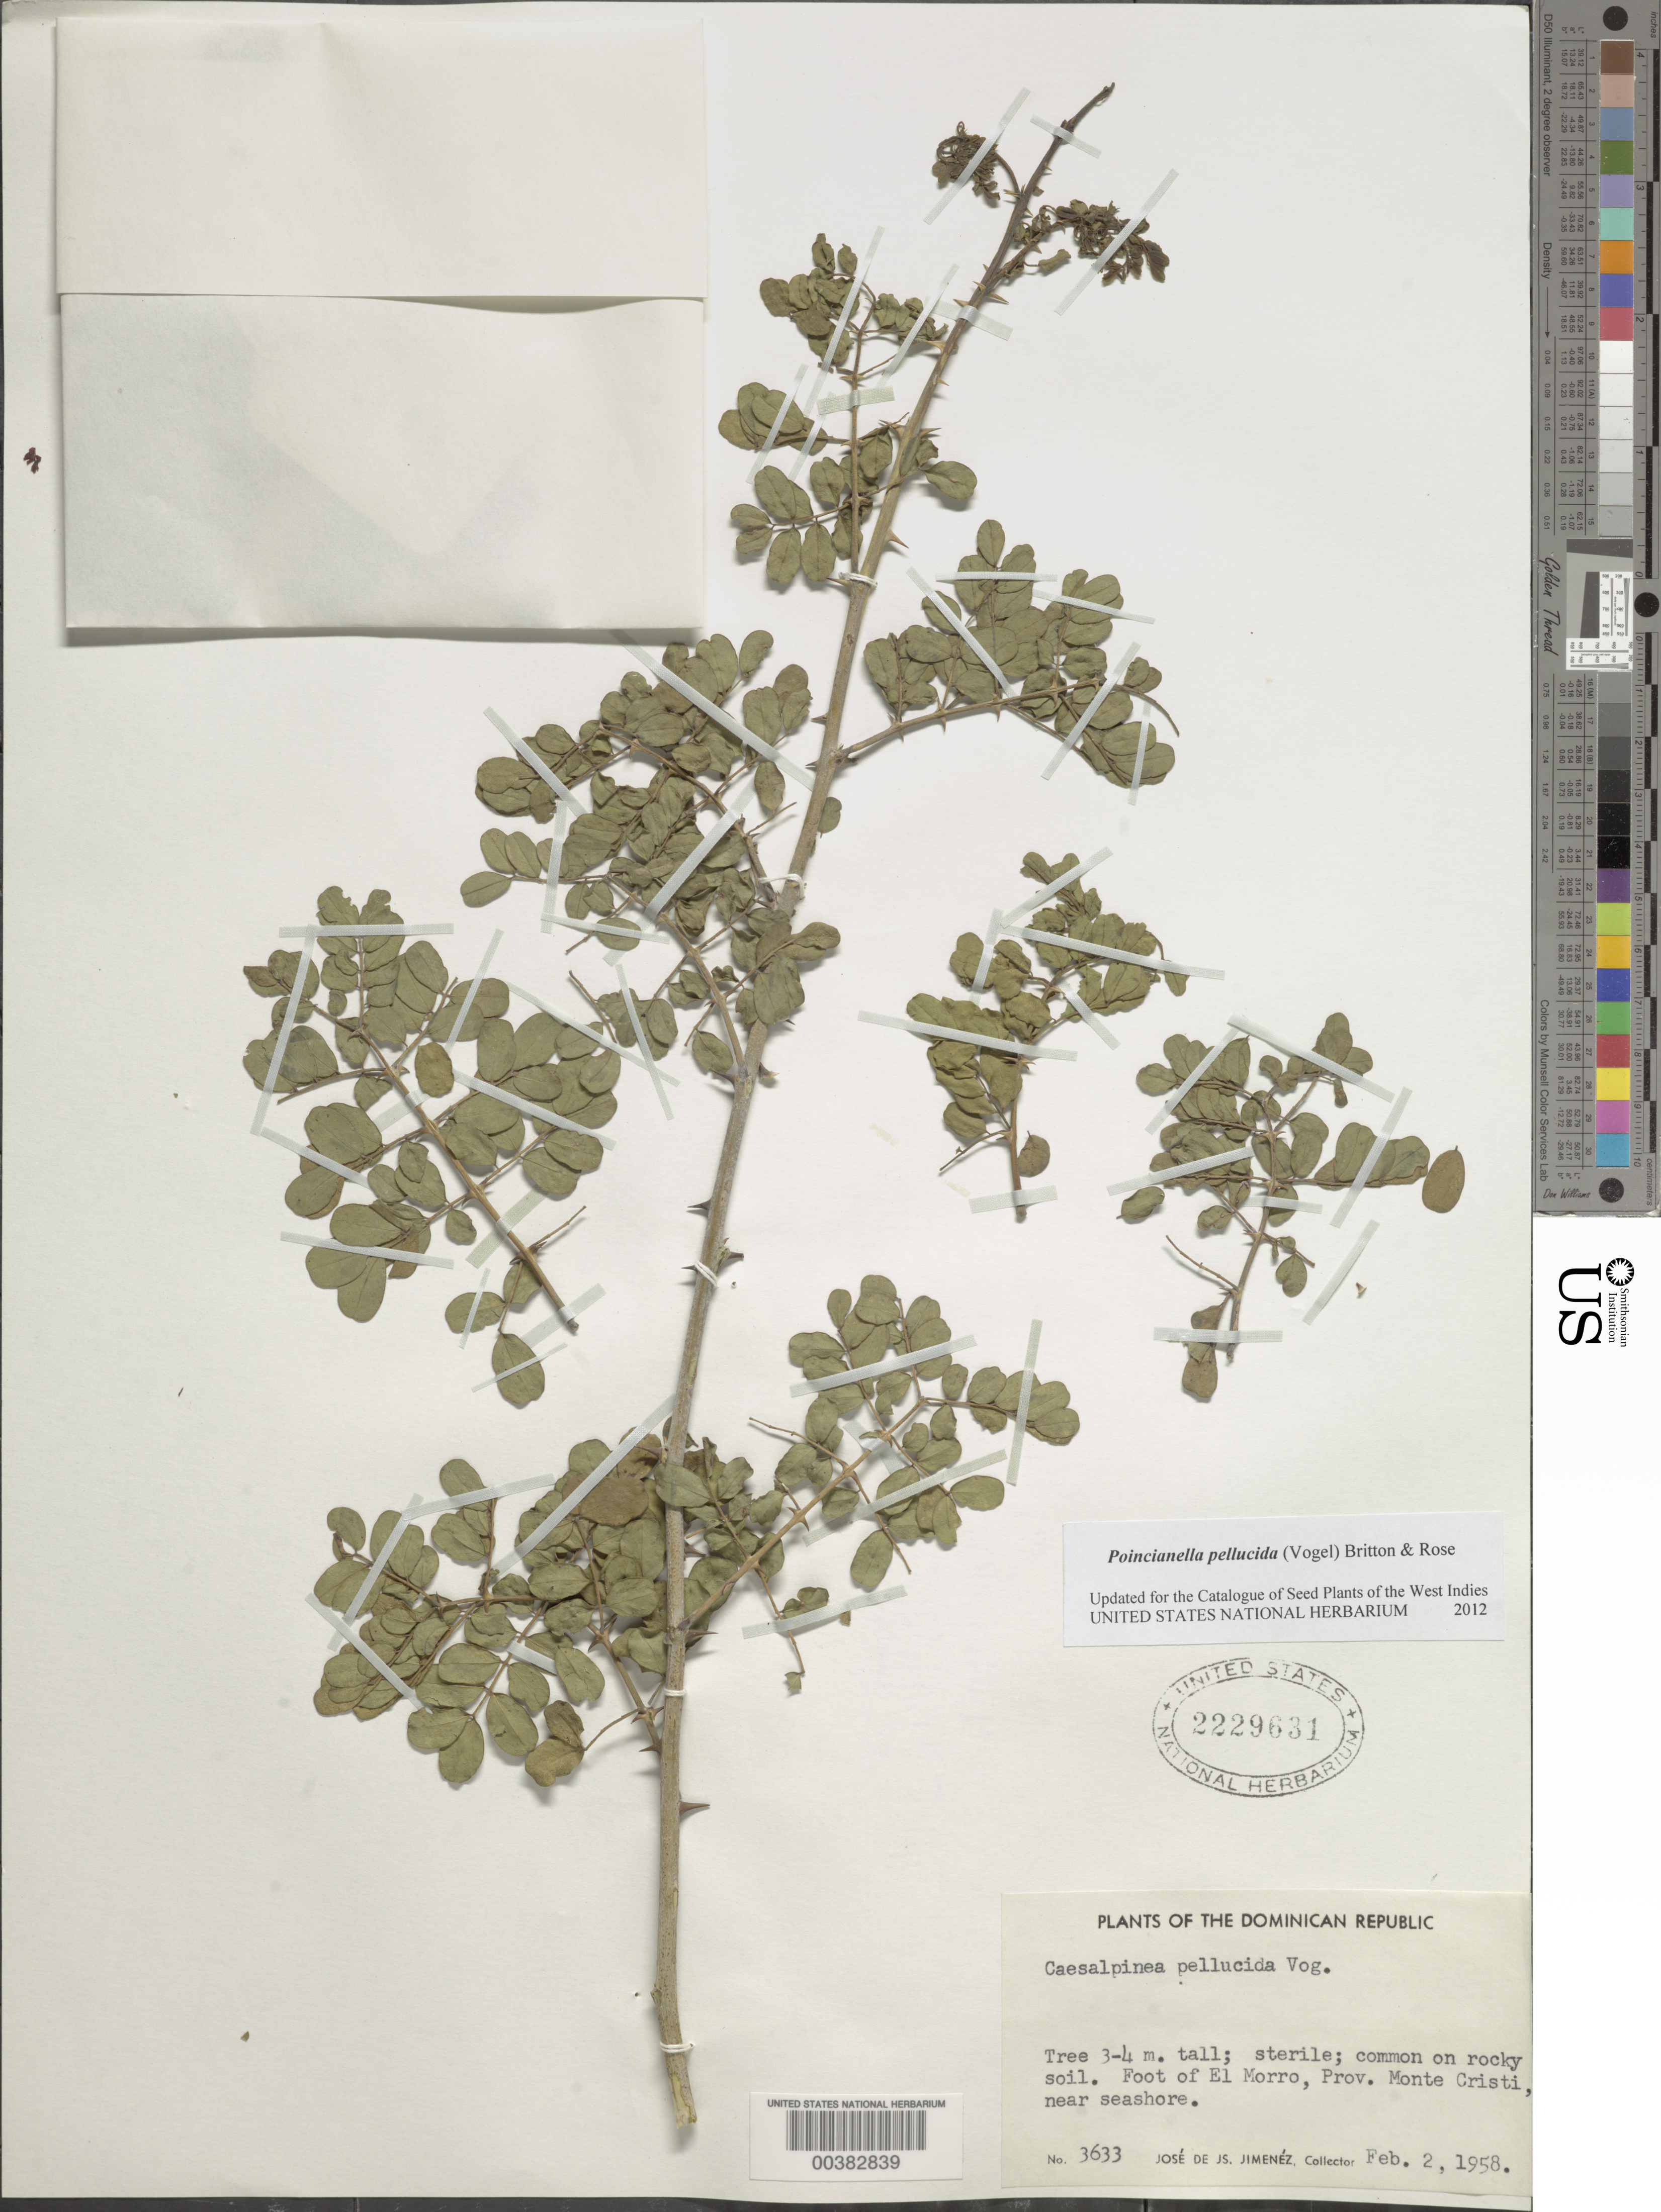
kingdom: Plantae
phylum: Tracheophyta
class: Magnoliopsida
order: Fabales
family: Fabaceae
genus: Cenostigma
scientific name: Cenostigma pellucidum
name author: (Vogel) Gagnon & G.P. Lewis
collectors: J. J. Jiménez Almonte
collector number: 3633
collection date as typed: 02 Feb 1958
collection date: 1958-02-02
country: Dominican Republic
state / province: Monte Cristi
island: Hispaniola Island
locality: Foot of el morro, near sea shore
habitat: Rocky soil, near seashore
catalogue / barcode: US 2229631